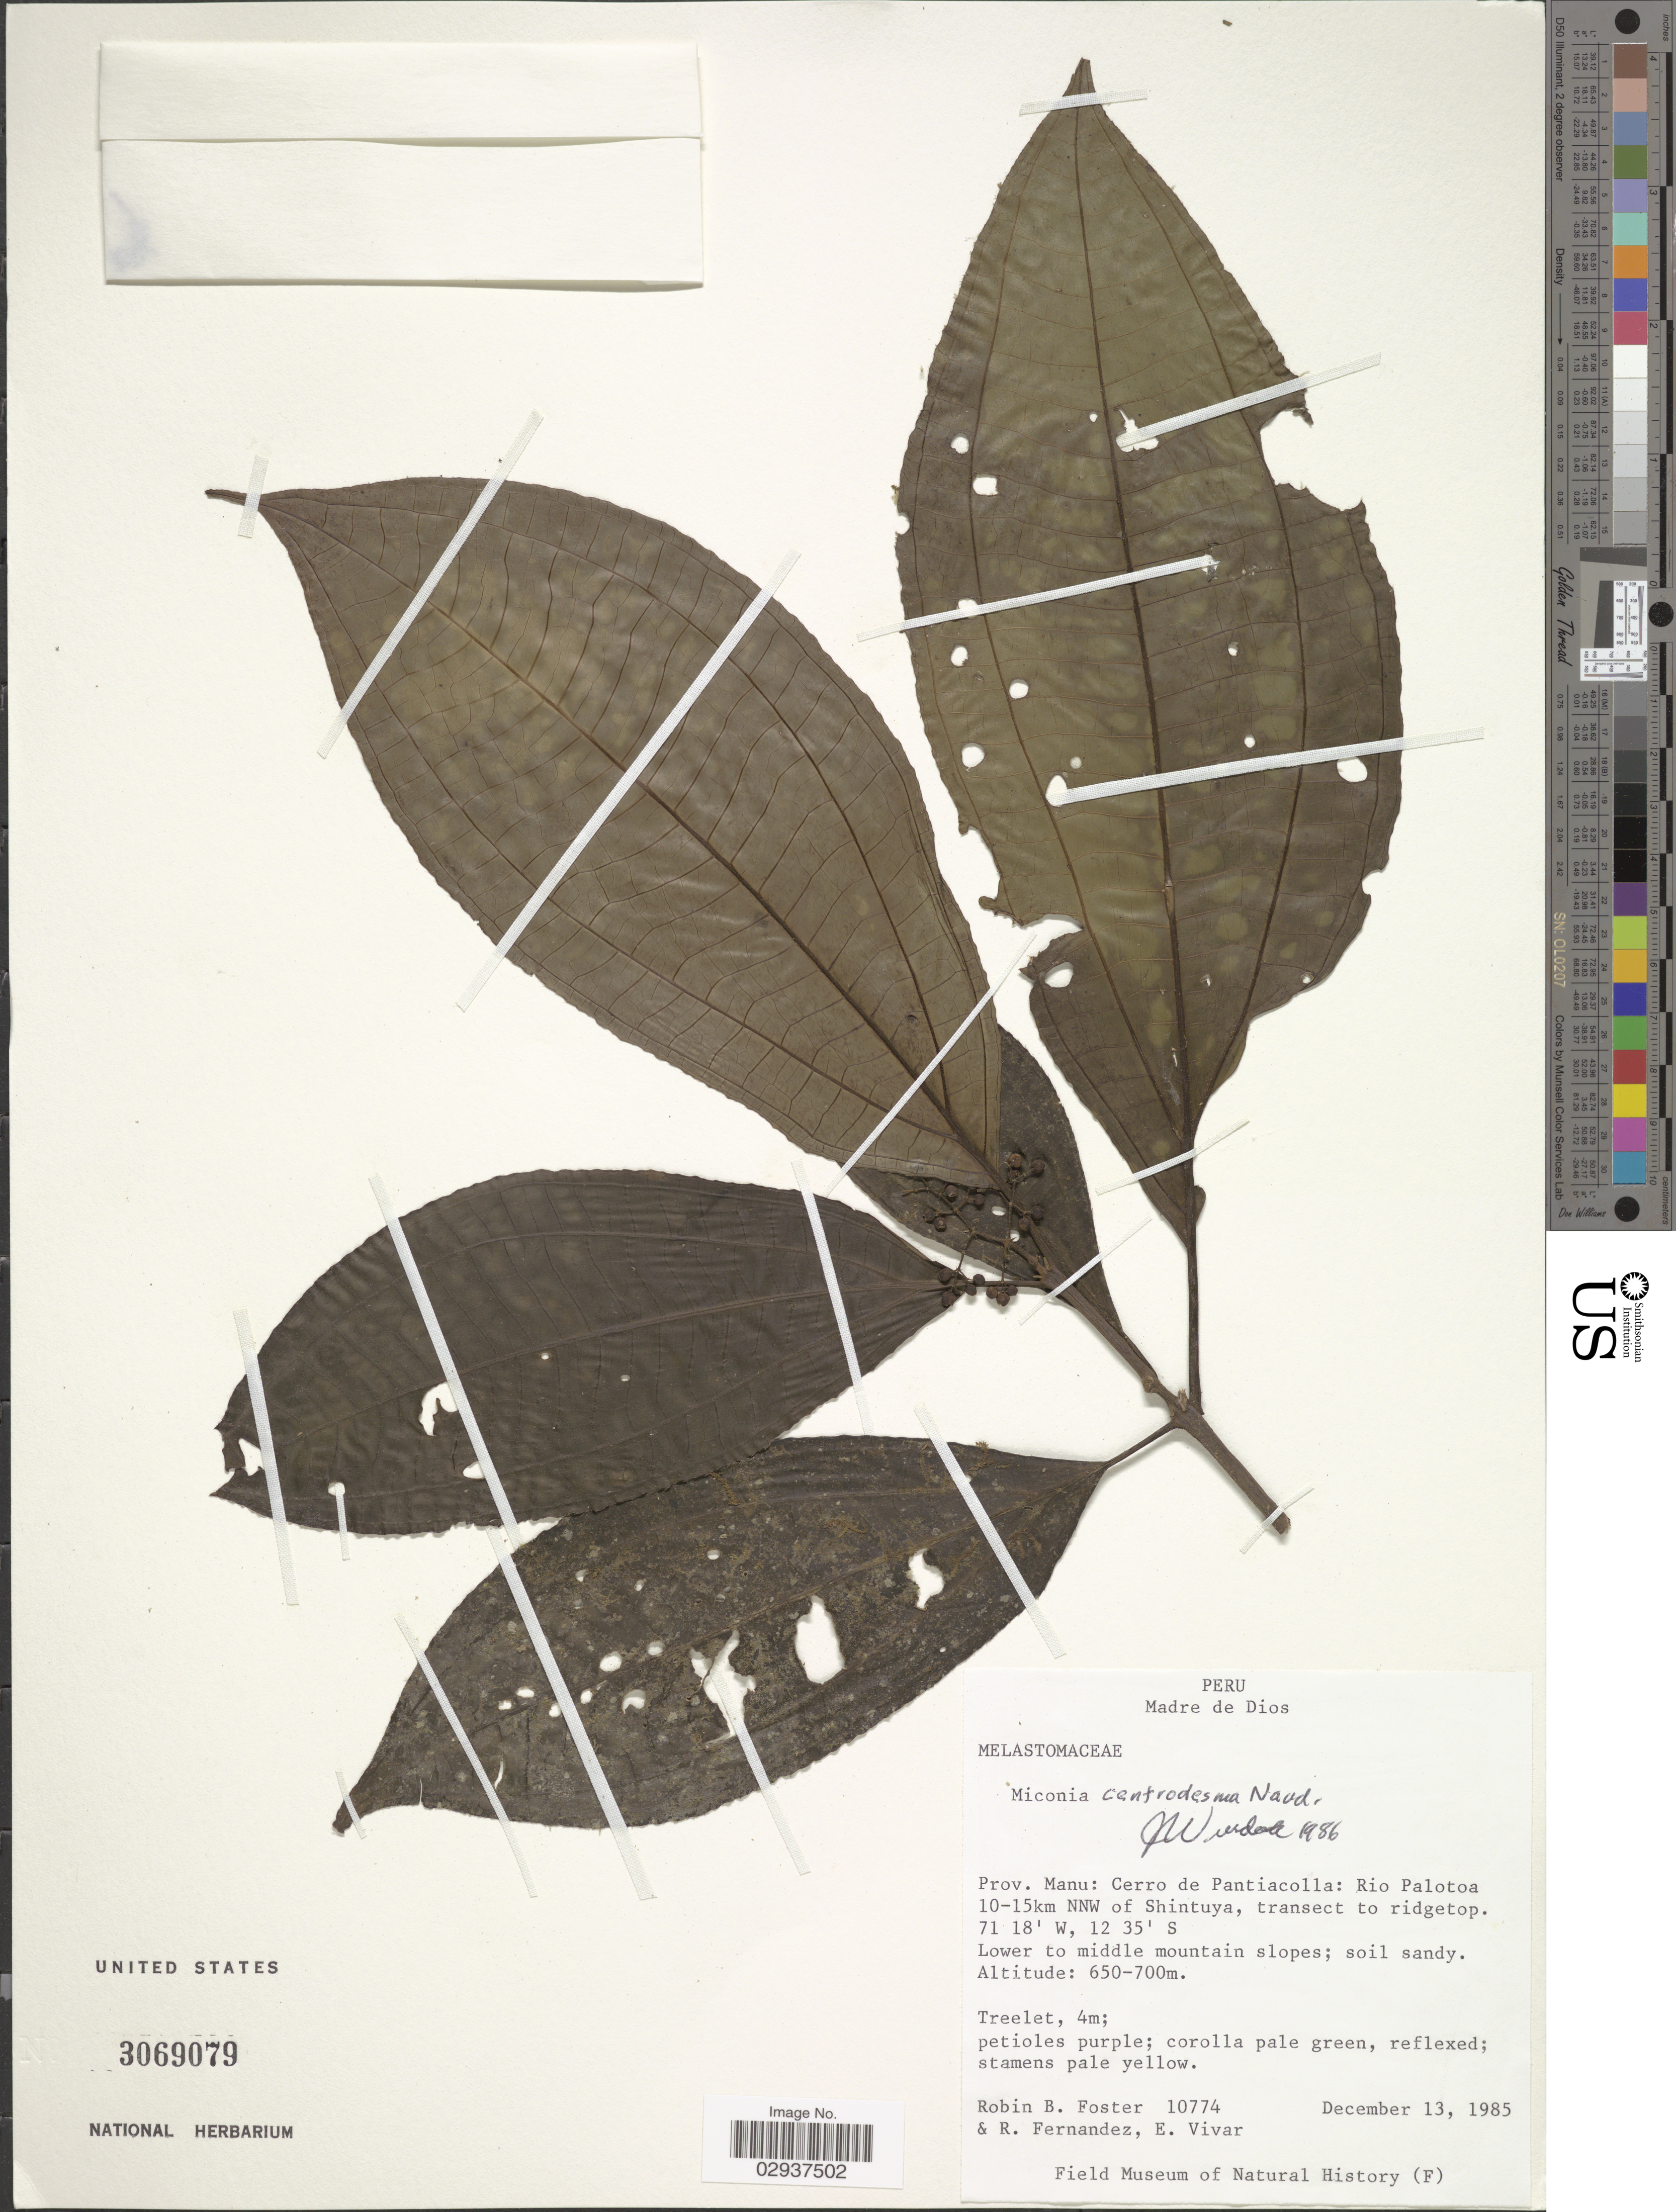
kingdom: Plantae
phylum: Tracheophyta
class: Magnoliopsida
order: Myrtales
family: Melastomataceae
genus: Miconia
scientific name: Miconia centrodesma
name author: Naudin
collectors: R. B. Foster, R. Fernandez & E. Vivar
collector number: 10774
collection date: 1985-12-13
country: Peru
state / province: Madre de Dios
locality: Prov. Manu: Cerro de Pantiacolla: Rio Palotoa 10-15km NNW of Shintuya, transect to ridgetop.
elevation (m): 650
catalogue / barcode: US 3069079